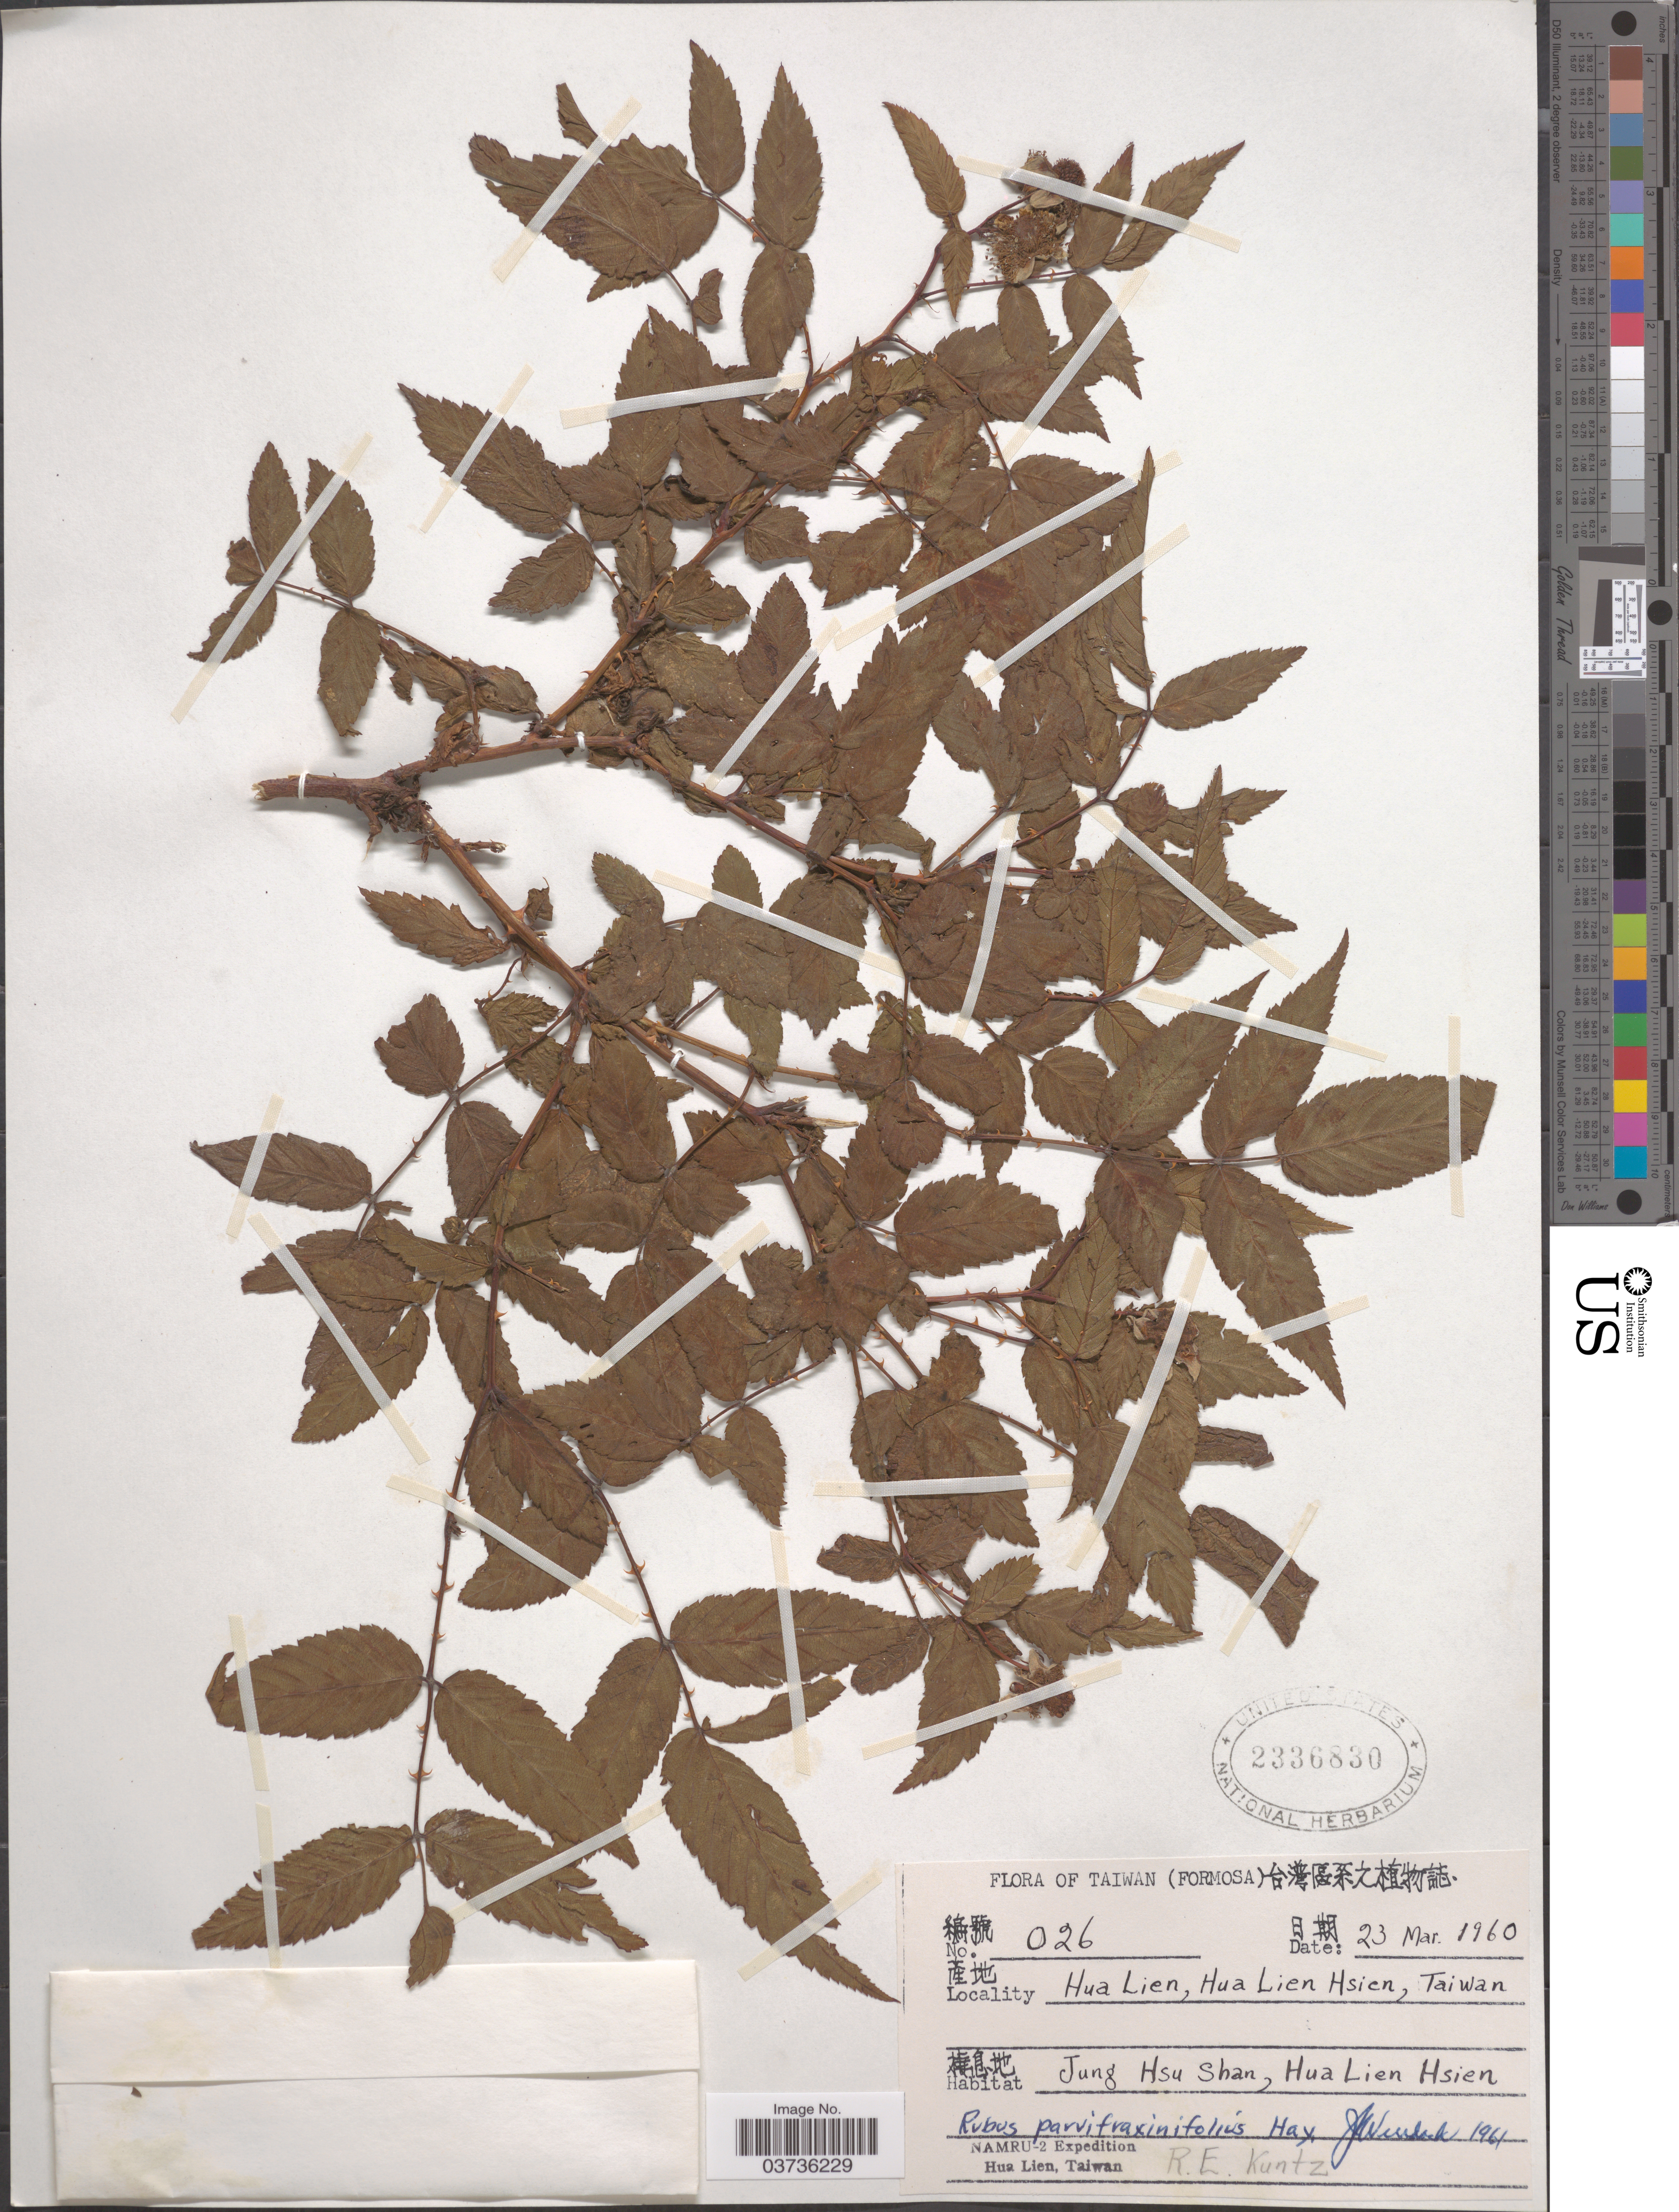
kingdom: Plantae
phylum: Tracheophyta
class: Magnoliopsida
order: Rosales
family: Rosaceae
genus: Rubus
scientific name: Rubus parvifraxinifolius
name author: Hayata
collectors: R. E. Kuntz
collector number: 026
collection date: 1960-03-23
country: Taiwan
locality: (Formosa). Jung Hsu Shan, Hua Lien Hsien.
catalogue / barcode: US 2336830